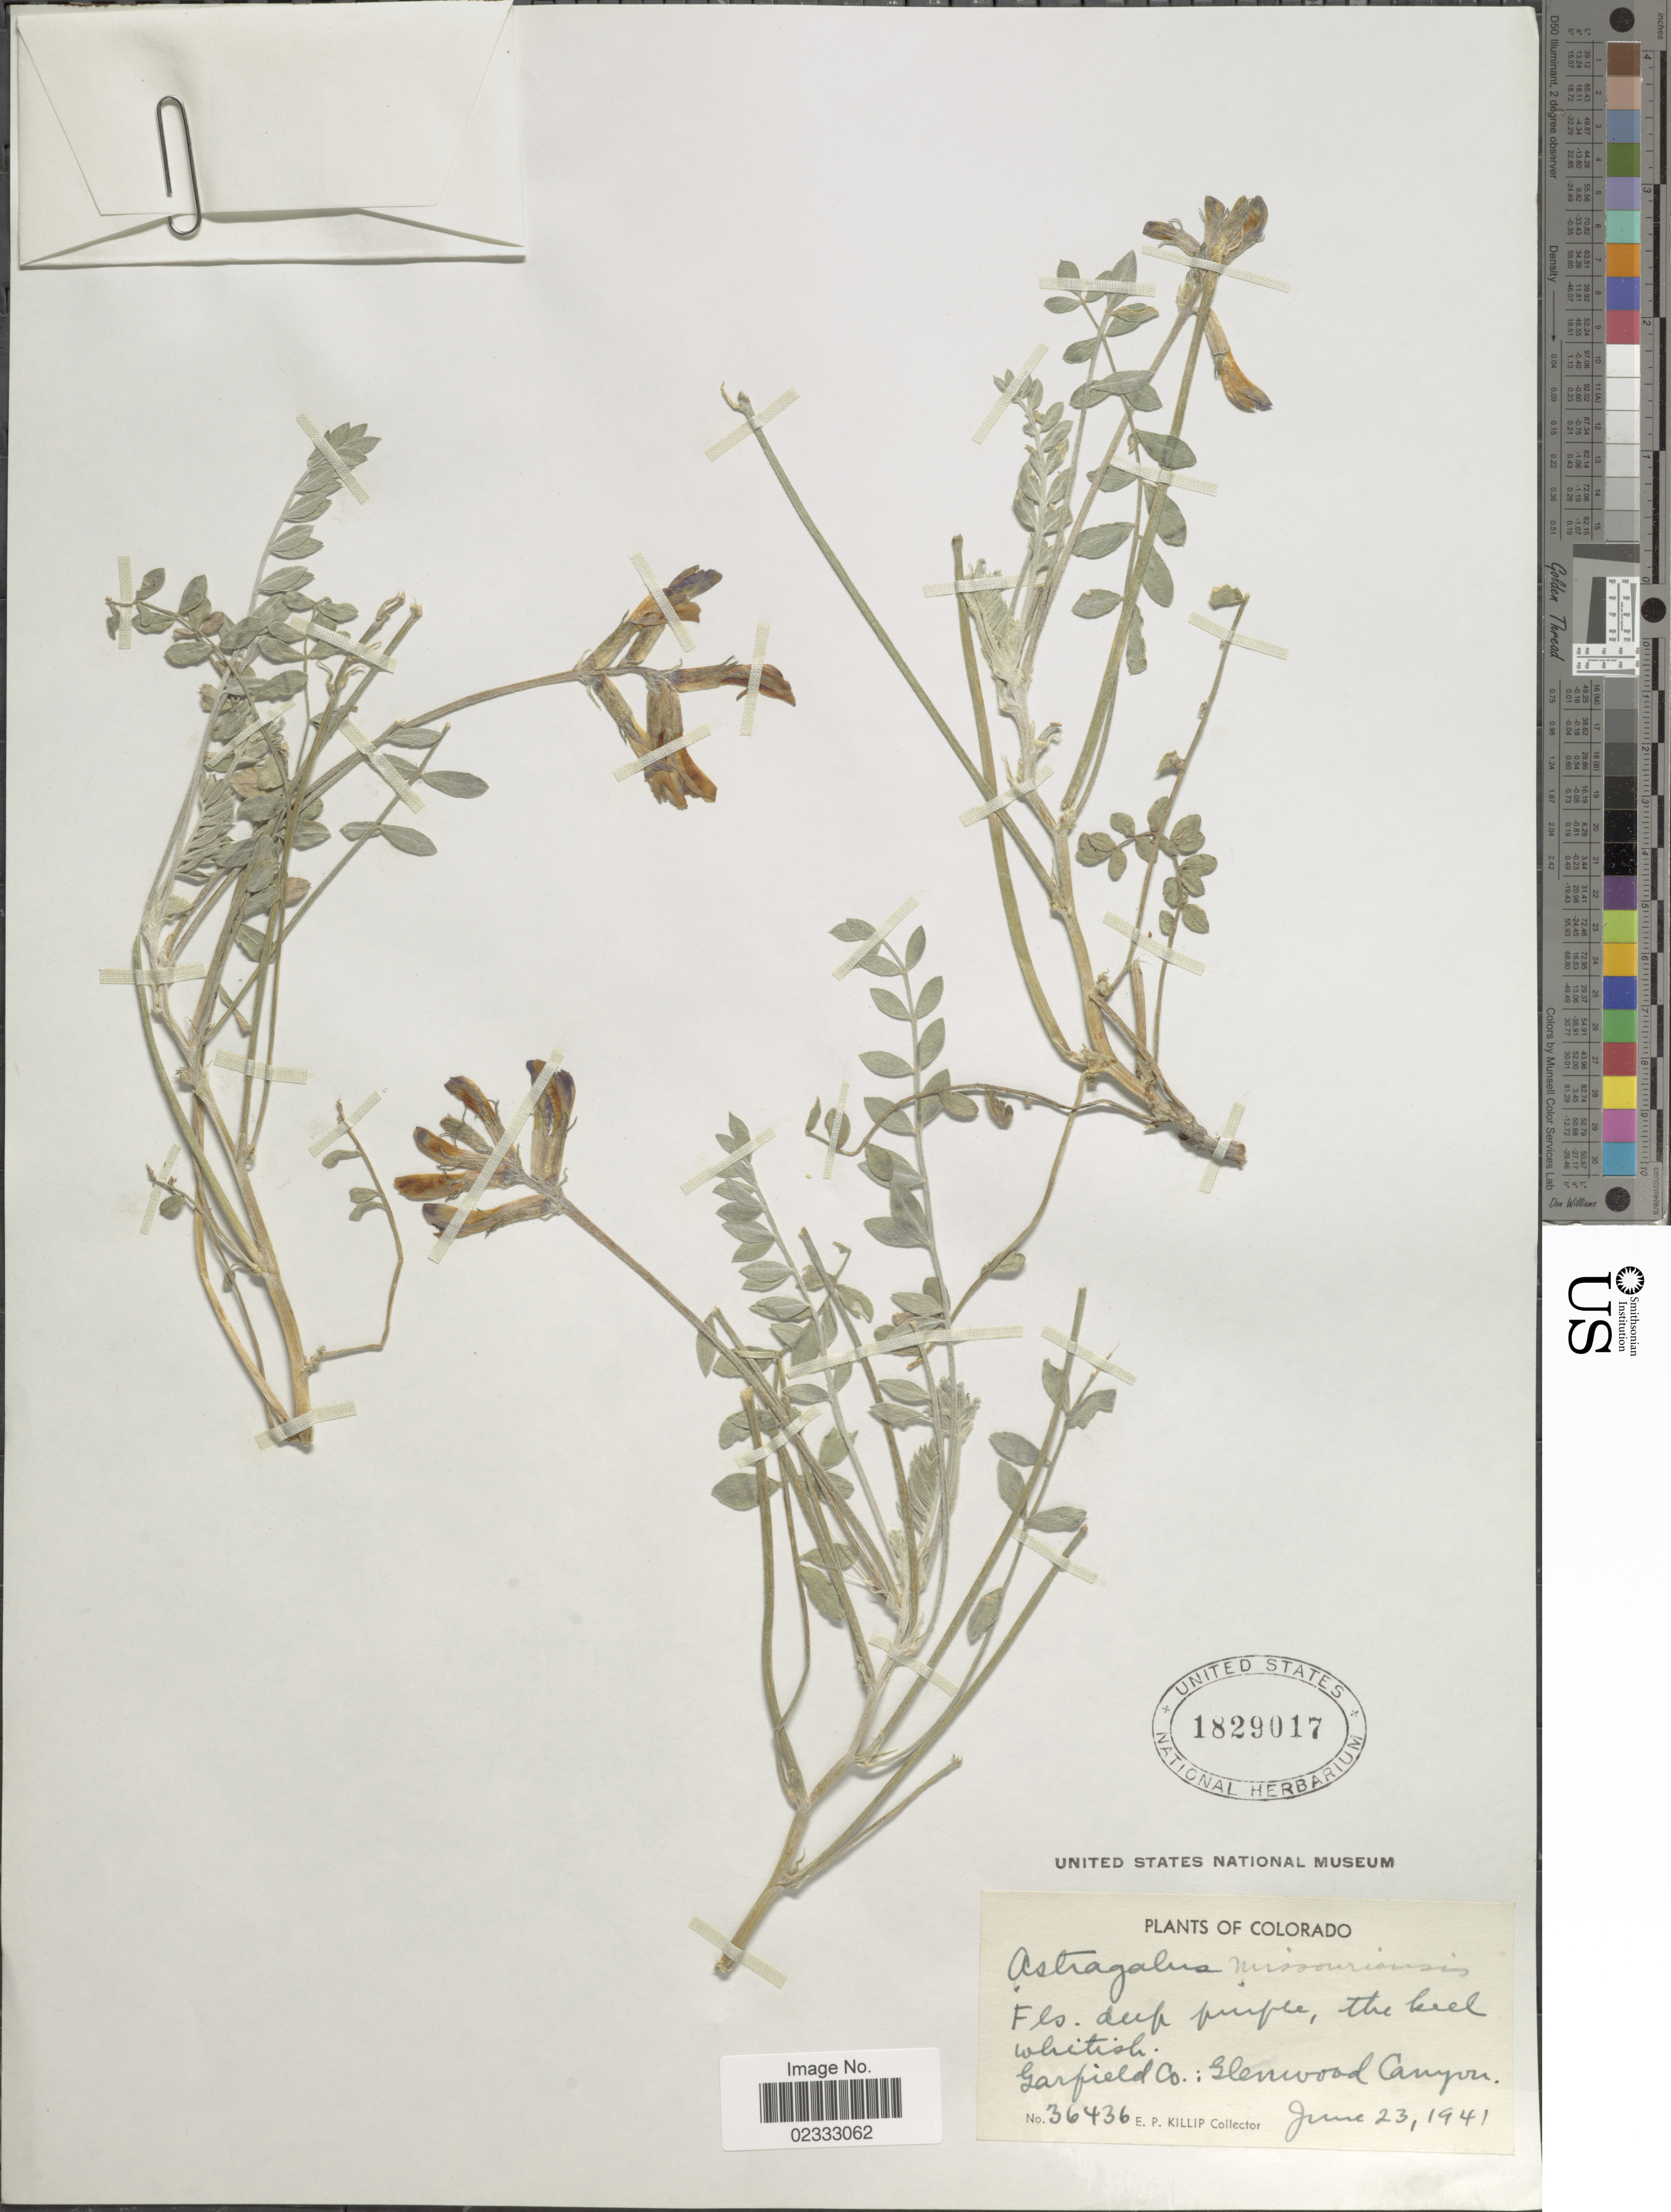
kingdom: Plantae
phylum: Tracheophyta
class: Magnoliopsida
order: Fabales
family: Fabaceae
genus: Astragalus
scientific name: Astragalus missouriensis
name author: Nutt.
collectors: E. P. Killip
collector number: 36436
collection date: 1941-06-23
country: United States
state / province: Colorado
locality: Garfield Co.: Glenwood Canyon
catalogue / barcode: US 1829017